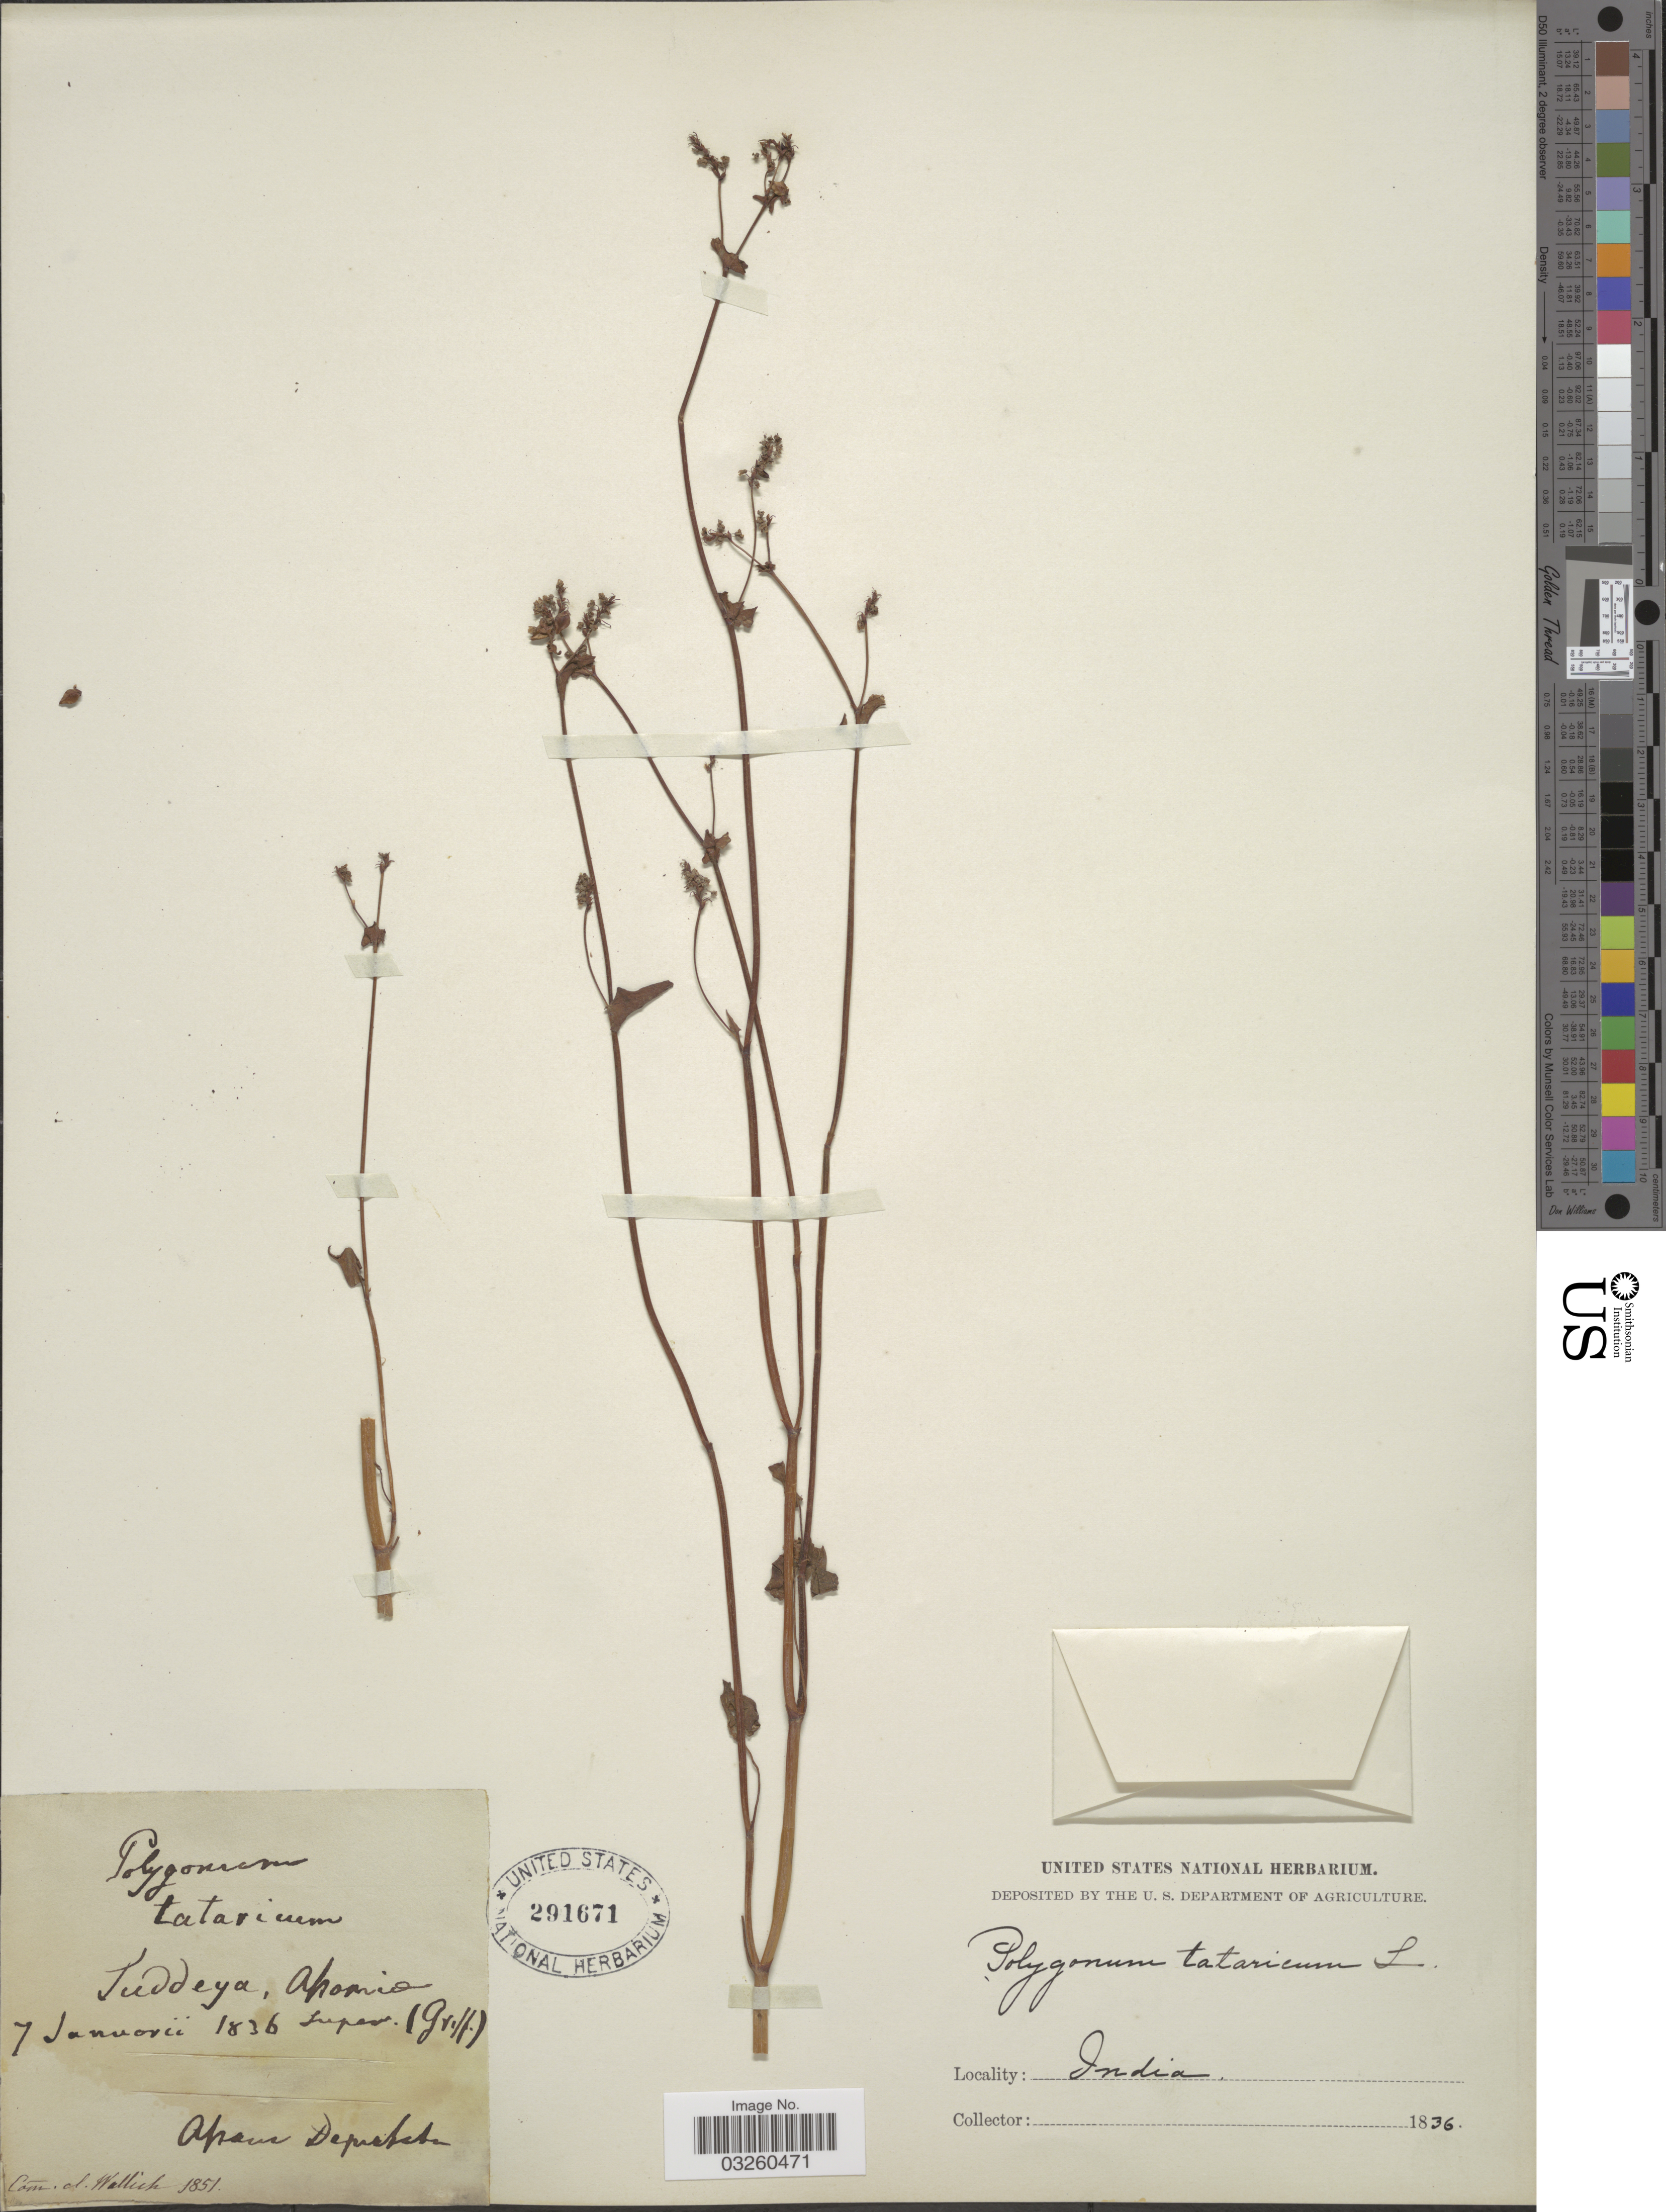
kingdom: Plantae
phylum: Tracheophyta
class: Magnoliopsida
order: Caryophyllales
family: Polygonaceae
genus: Fagopyrum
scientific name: Fagopyrum tataricum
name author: (L.) Gaertn.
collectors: ex herb. United States National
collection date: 1836-01-07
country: India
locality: Suddeya, Assamiae.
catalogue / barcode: US 291671